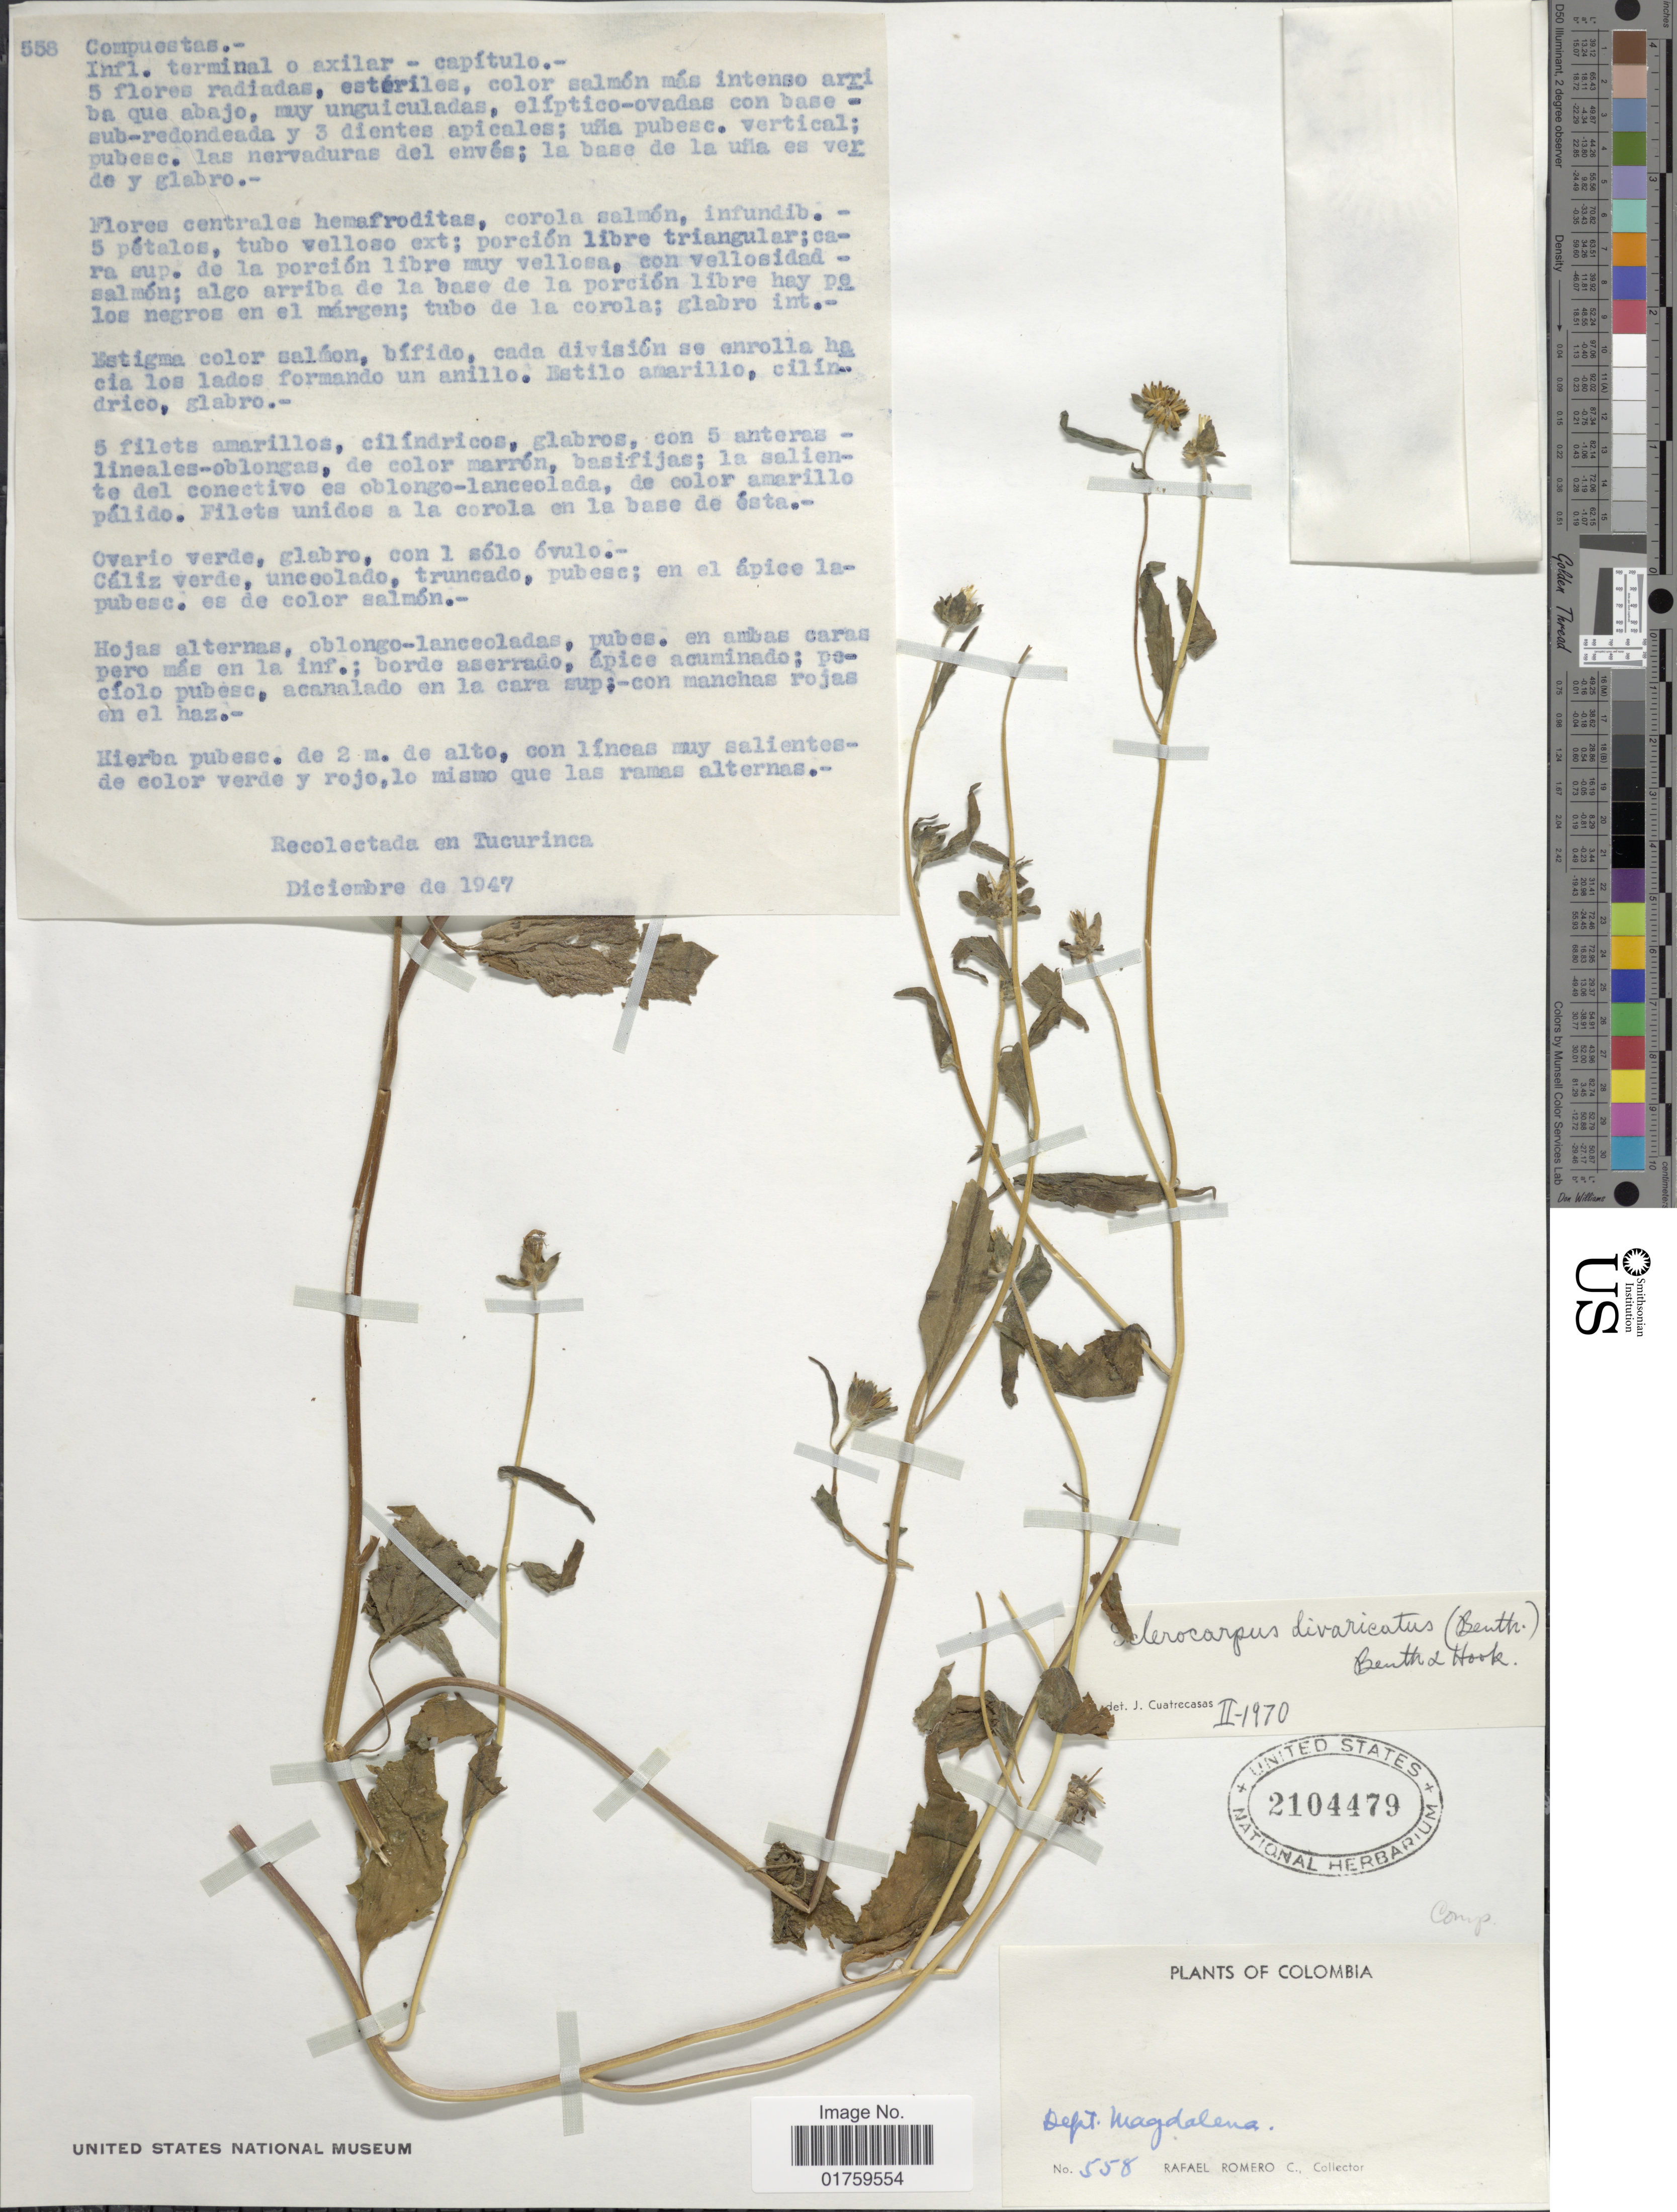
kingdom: Plantae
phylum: Tracheophyta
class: Magnoliopsida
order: Asterales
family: Asteraceae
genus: Sclerocarpus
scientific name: Sclerocarpus divaricatus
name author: (Benth.) Benth. & Hook. f. ex Hemsl.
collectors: R. Romero Castañeda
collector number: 558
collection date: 1947-12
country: Colombia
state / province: Magdalena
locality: Dept. Magdalena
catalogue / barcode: US 2104479